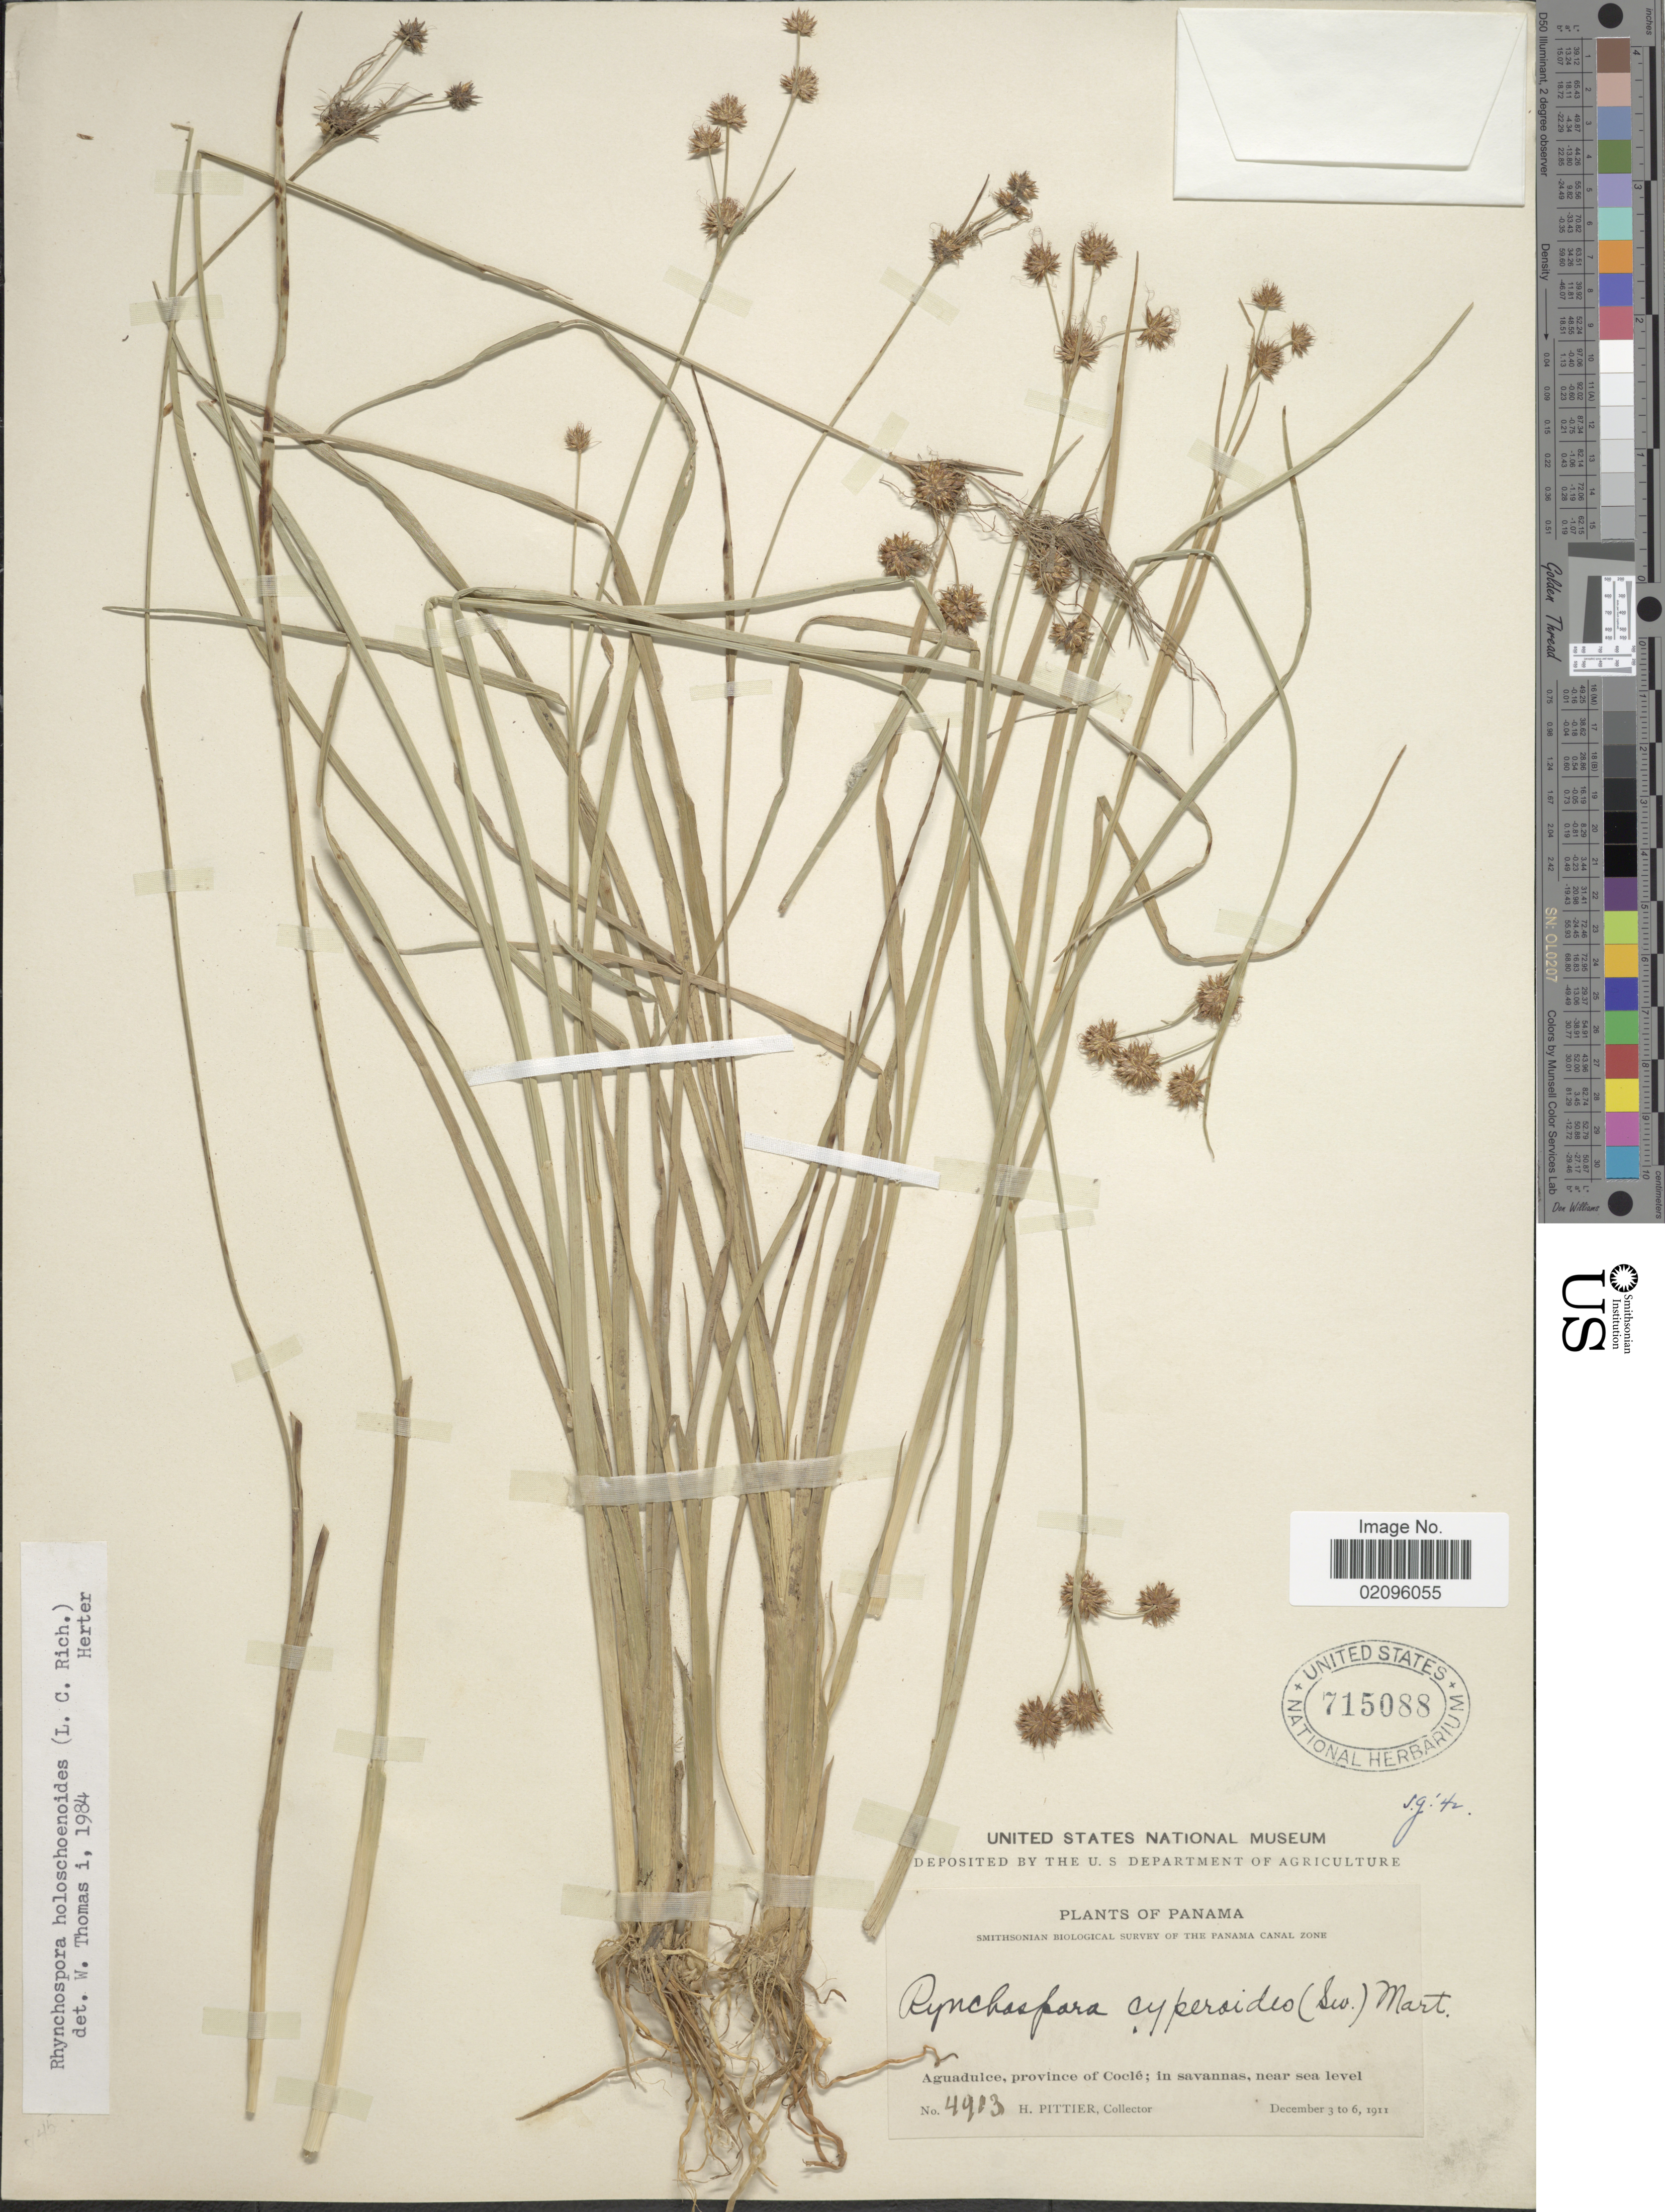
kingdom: Plantae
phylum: Tracheophyta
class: Liliopsida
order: Poales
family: Cyperaceae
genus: Rhynchospora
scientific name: Rhynchospora holoschoenoides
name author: (Rich.) Herter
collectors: H. F. Pittier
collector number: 4913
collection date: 1911-12-03/1911-12-06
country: Panama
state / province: Coclé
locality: The Panama Canal Zone, Aguadulce.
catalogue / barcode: US 715088